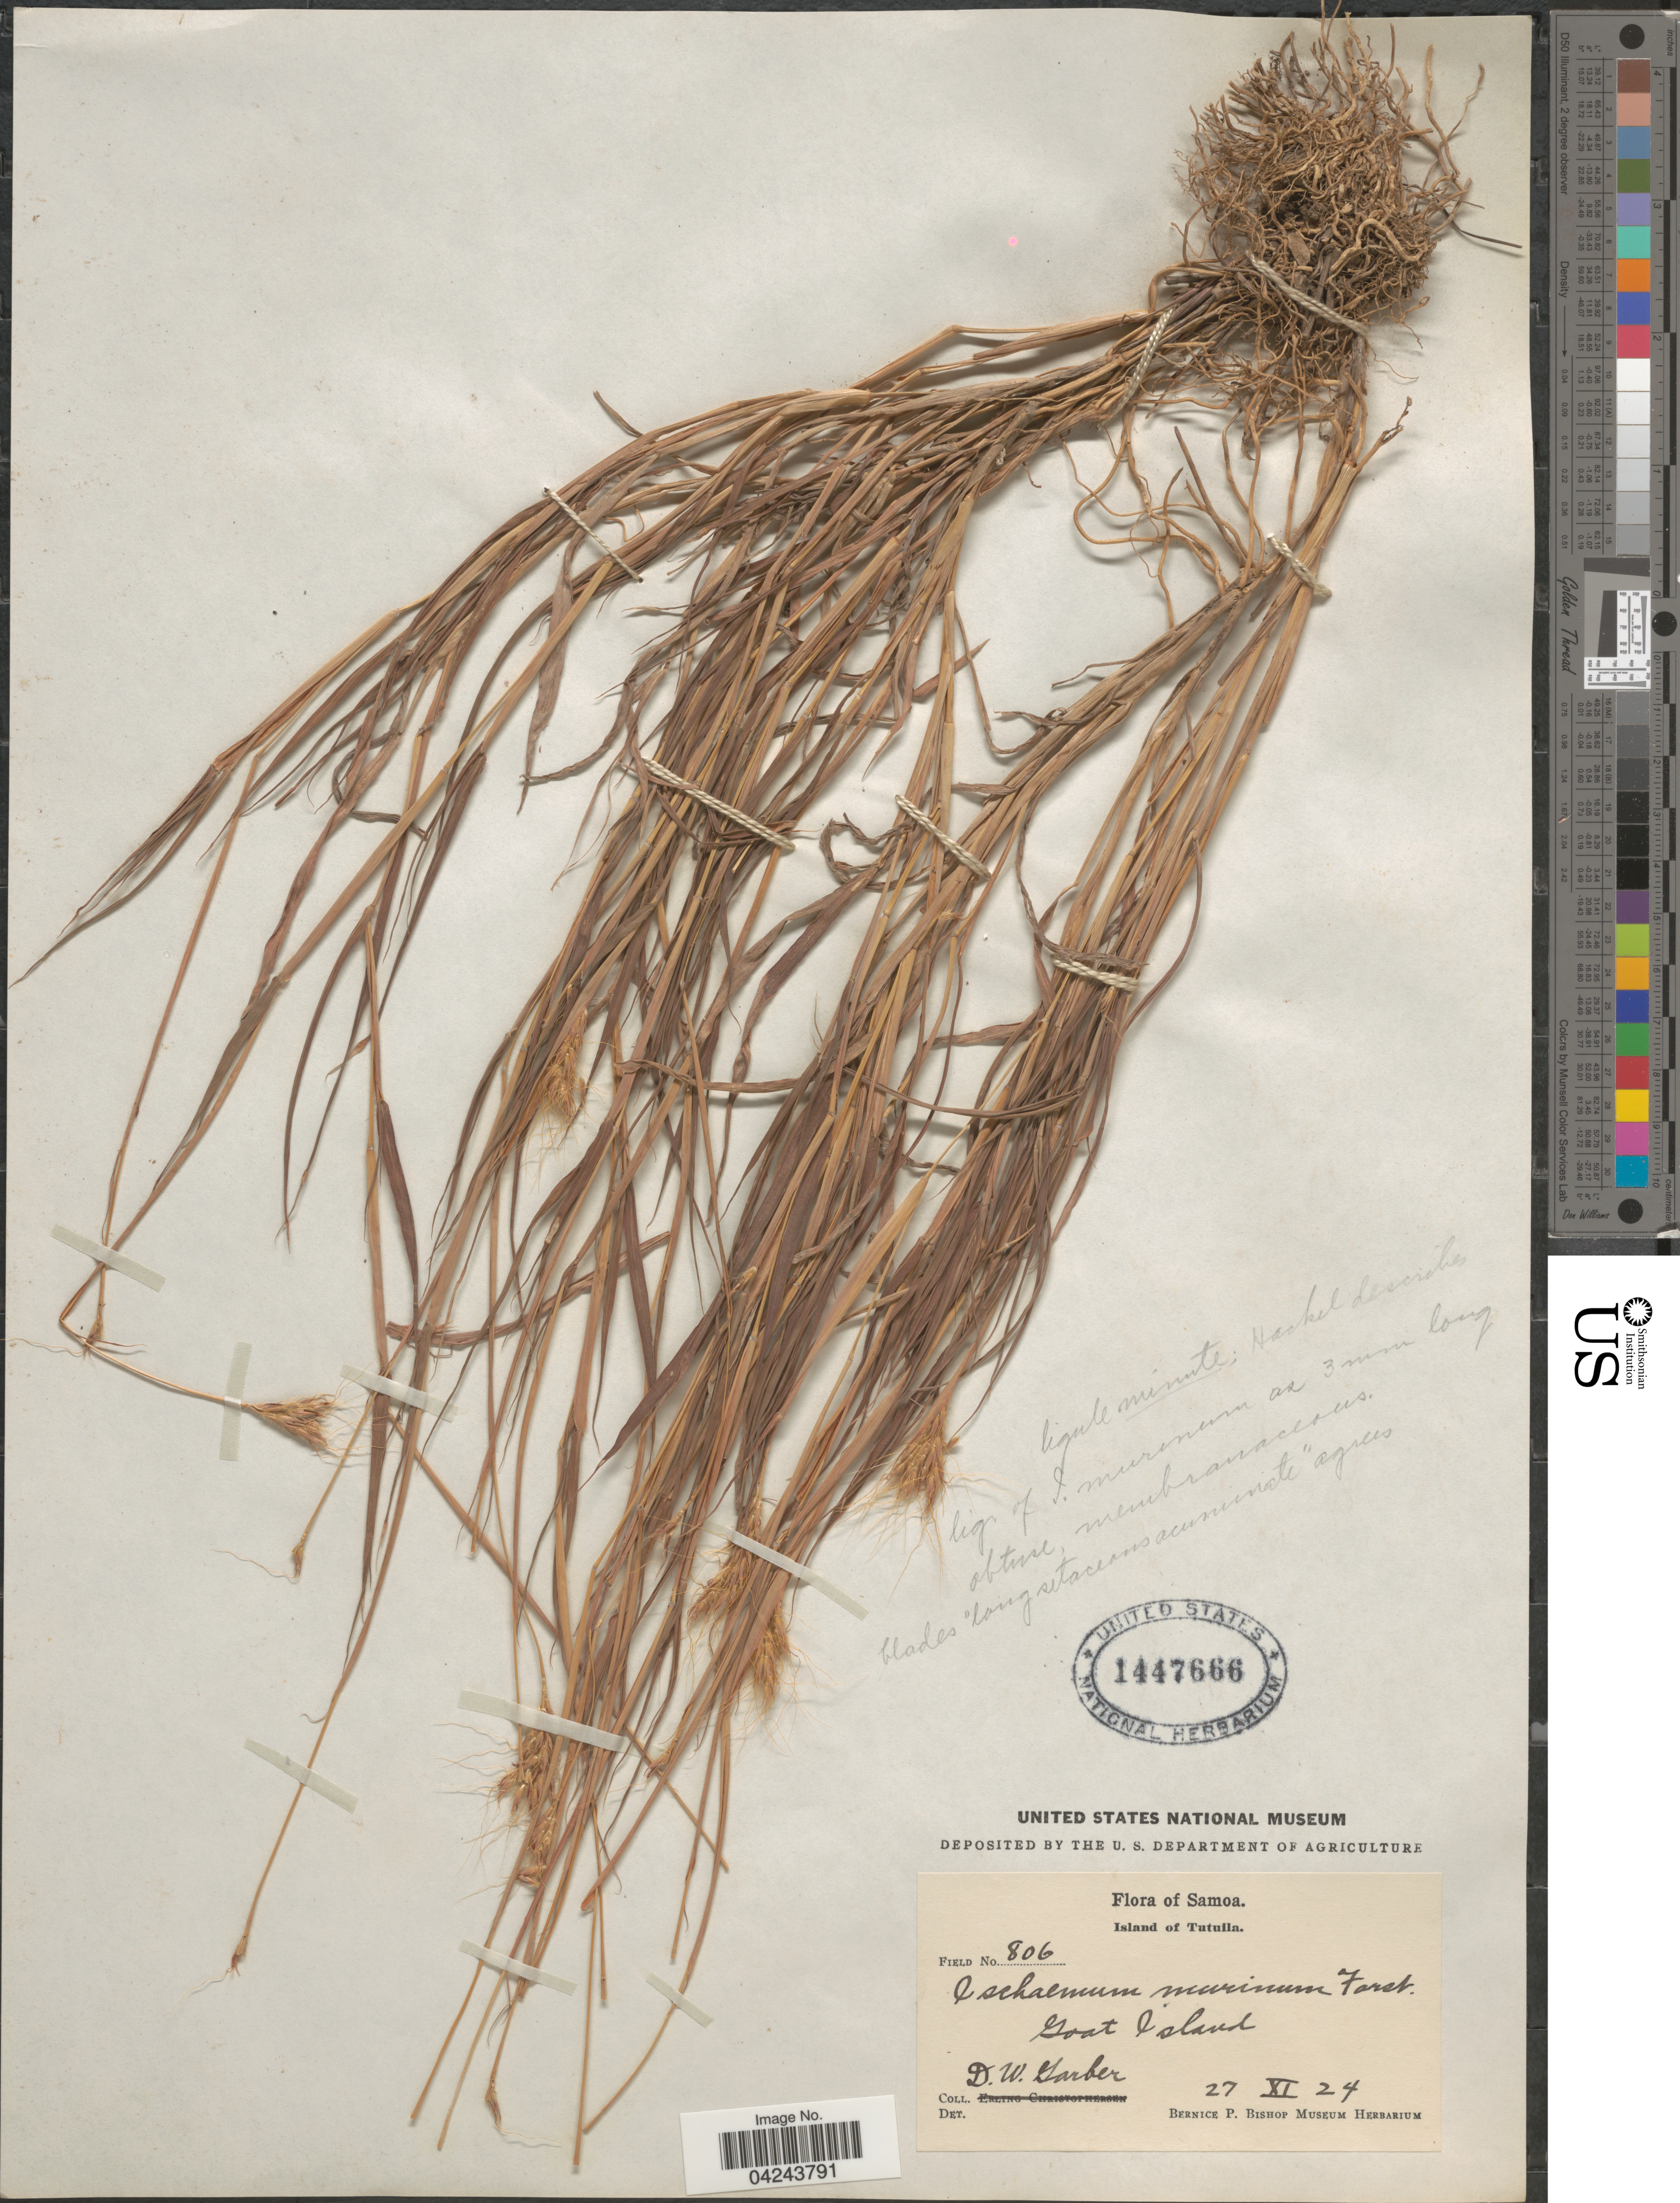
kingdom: Plantae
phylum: Tracheophyta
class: Liliopsida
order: Poales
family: Poaceae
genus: Ischaemum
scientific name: Ischaemum murinum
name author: G. Forst.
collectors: D. W. Garber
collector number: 806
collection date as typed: Transcribed d/m/y: 27/11/24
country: American Samoa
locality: Island of Tutuila. Goat Island.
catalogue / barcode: US 1447666